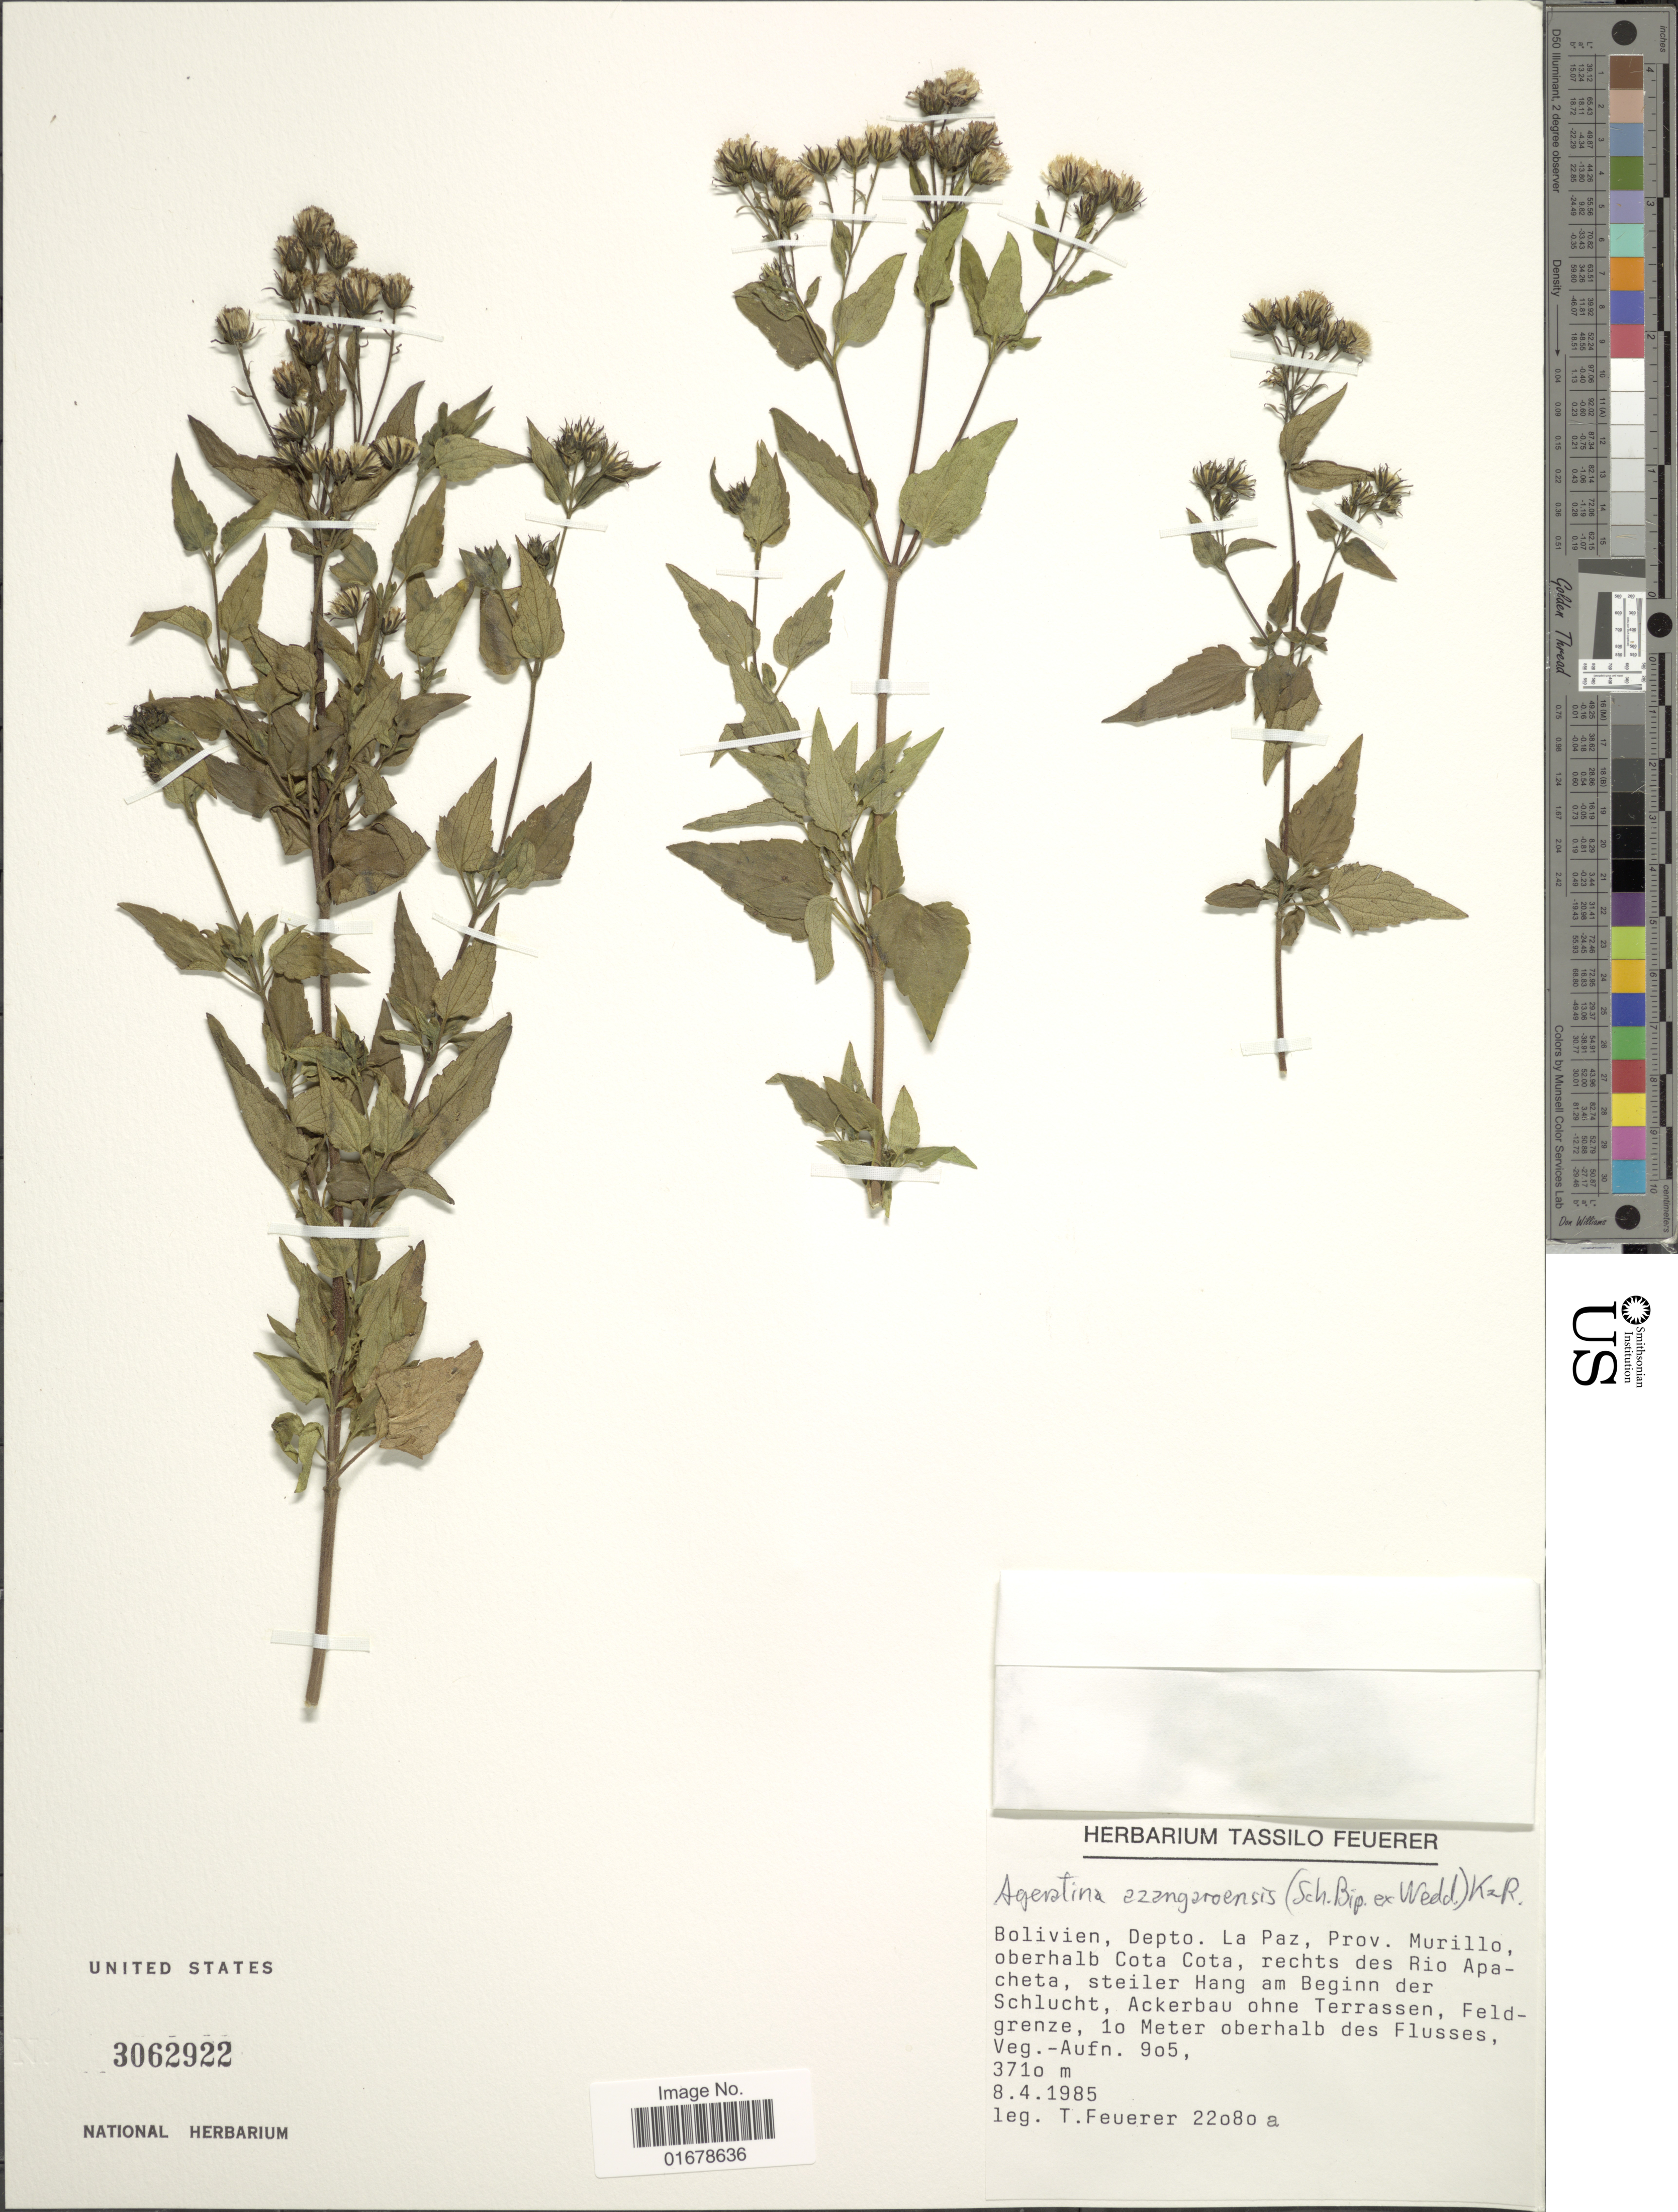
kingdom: Plantae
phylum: Tracheophyta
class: Magnoliopsida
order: Asterales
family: Asteraceae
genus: Ageratina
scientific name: Ageratina azangaroensis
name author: (Sch. Bip. ex Wedd.) R.M. King & H. Rob.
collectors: T. Feuerer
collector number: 22080a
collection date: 1985-04-08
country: Bolivia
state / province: La Paz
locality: Bolivien, Depto. La Paz, Prov. Murillo, oberhalb Cota Cota, rechts des Rio Apacheta, steiler Hang am Beginn der Schlucht, Ackerbau ohne Terrassen, feldgremze, 10 meter oberhalb des Flusses Veg. - Aufn. 905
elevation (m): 3710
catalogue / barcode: US 3062922